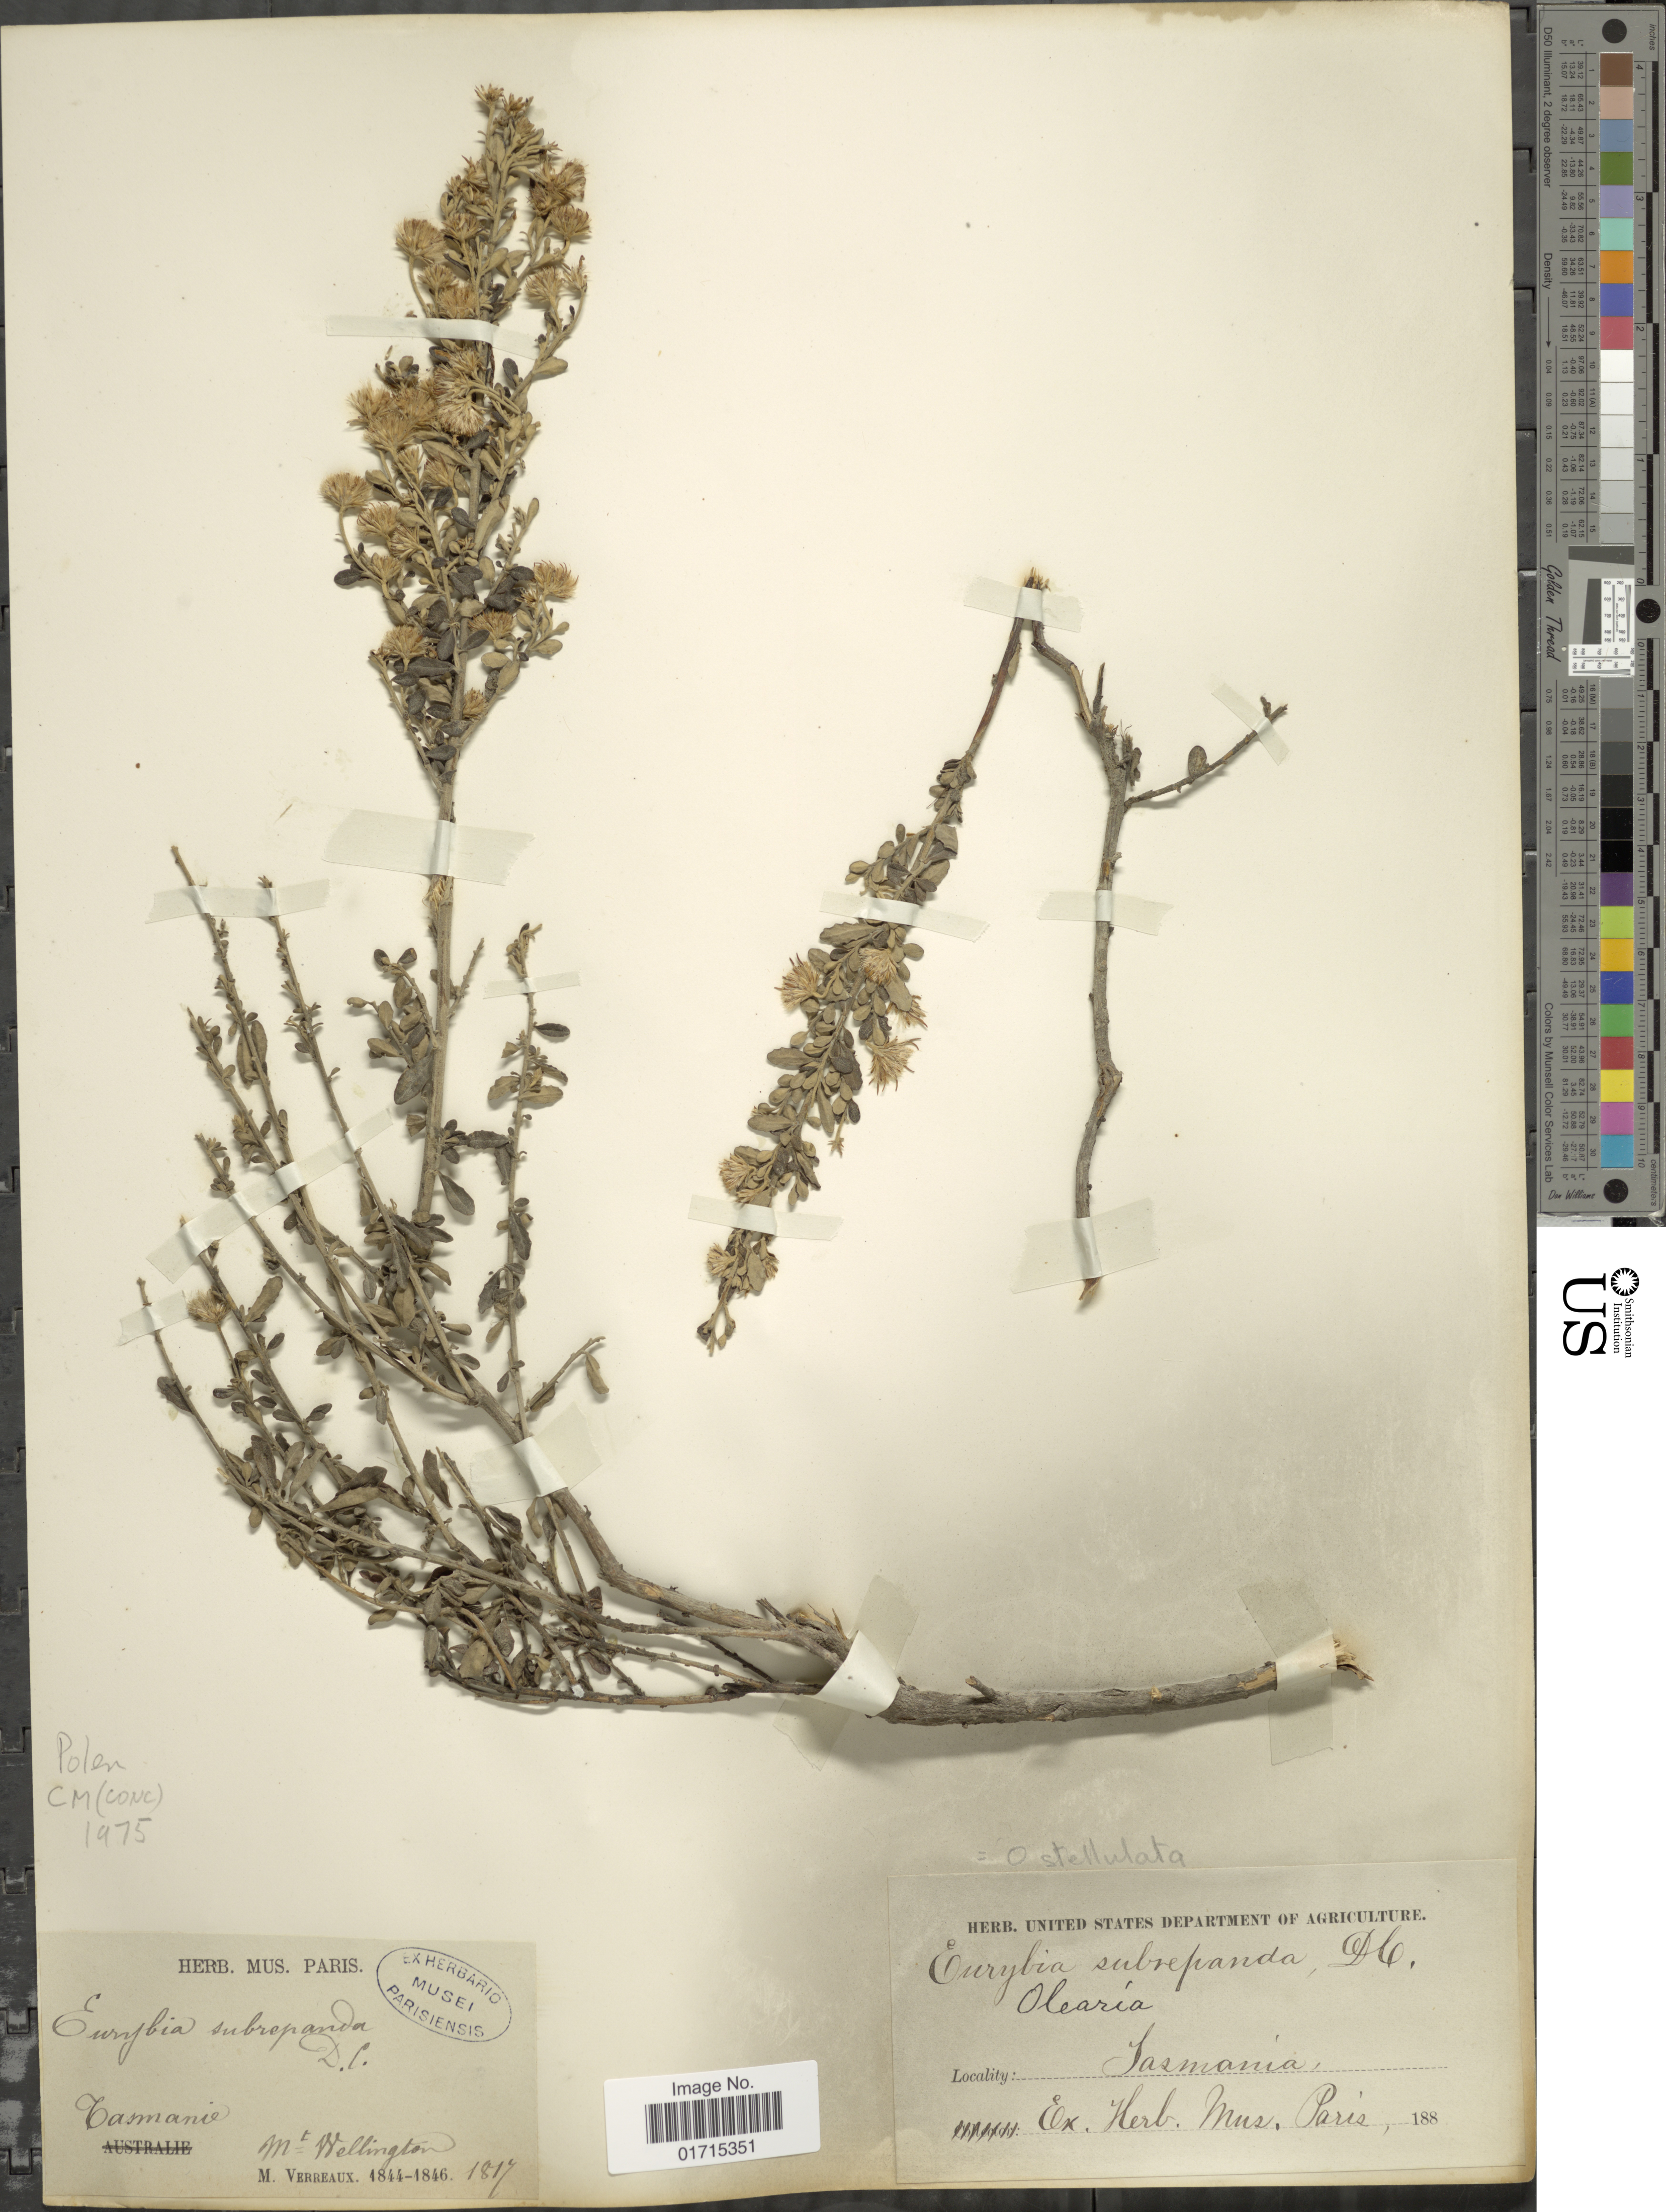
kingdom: Plantae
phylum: Tracheophyta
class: Magnoliopsida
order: Asterales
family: Asteraceae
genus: Olearia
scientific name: Olearia stellulata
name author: (Labill.) DC.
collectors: M. Verreaux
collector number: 1817?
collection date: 1844/1846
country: Australia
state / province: Tasmania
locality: Mt. Wellington